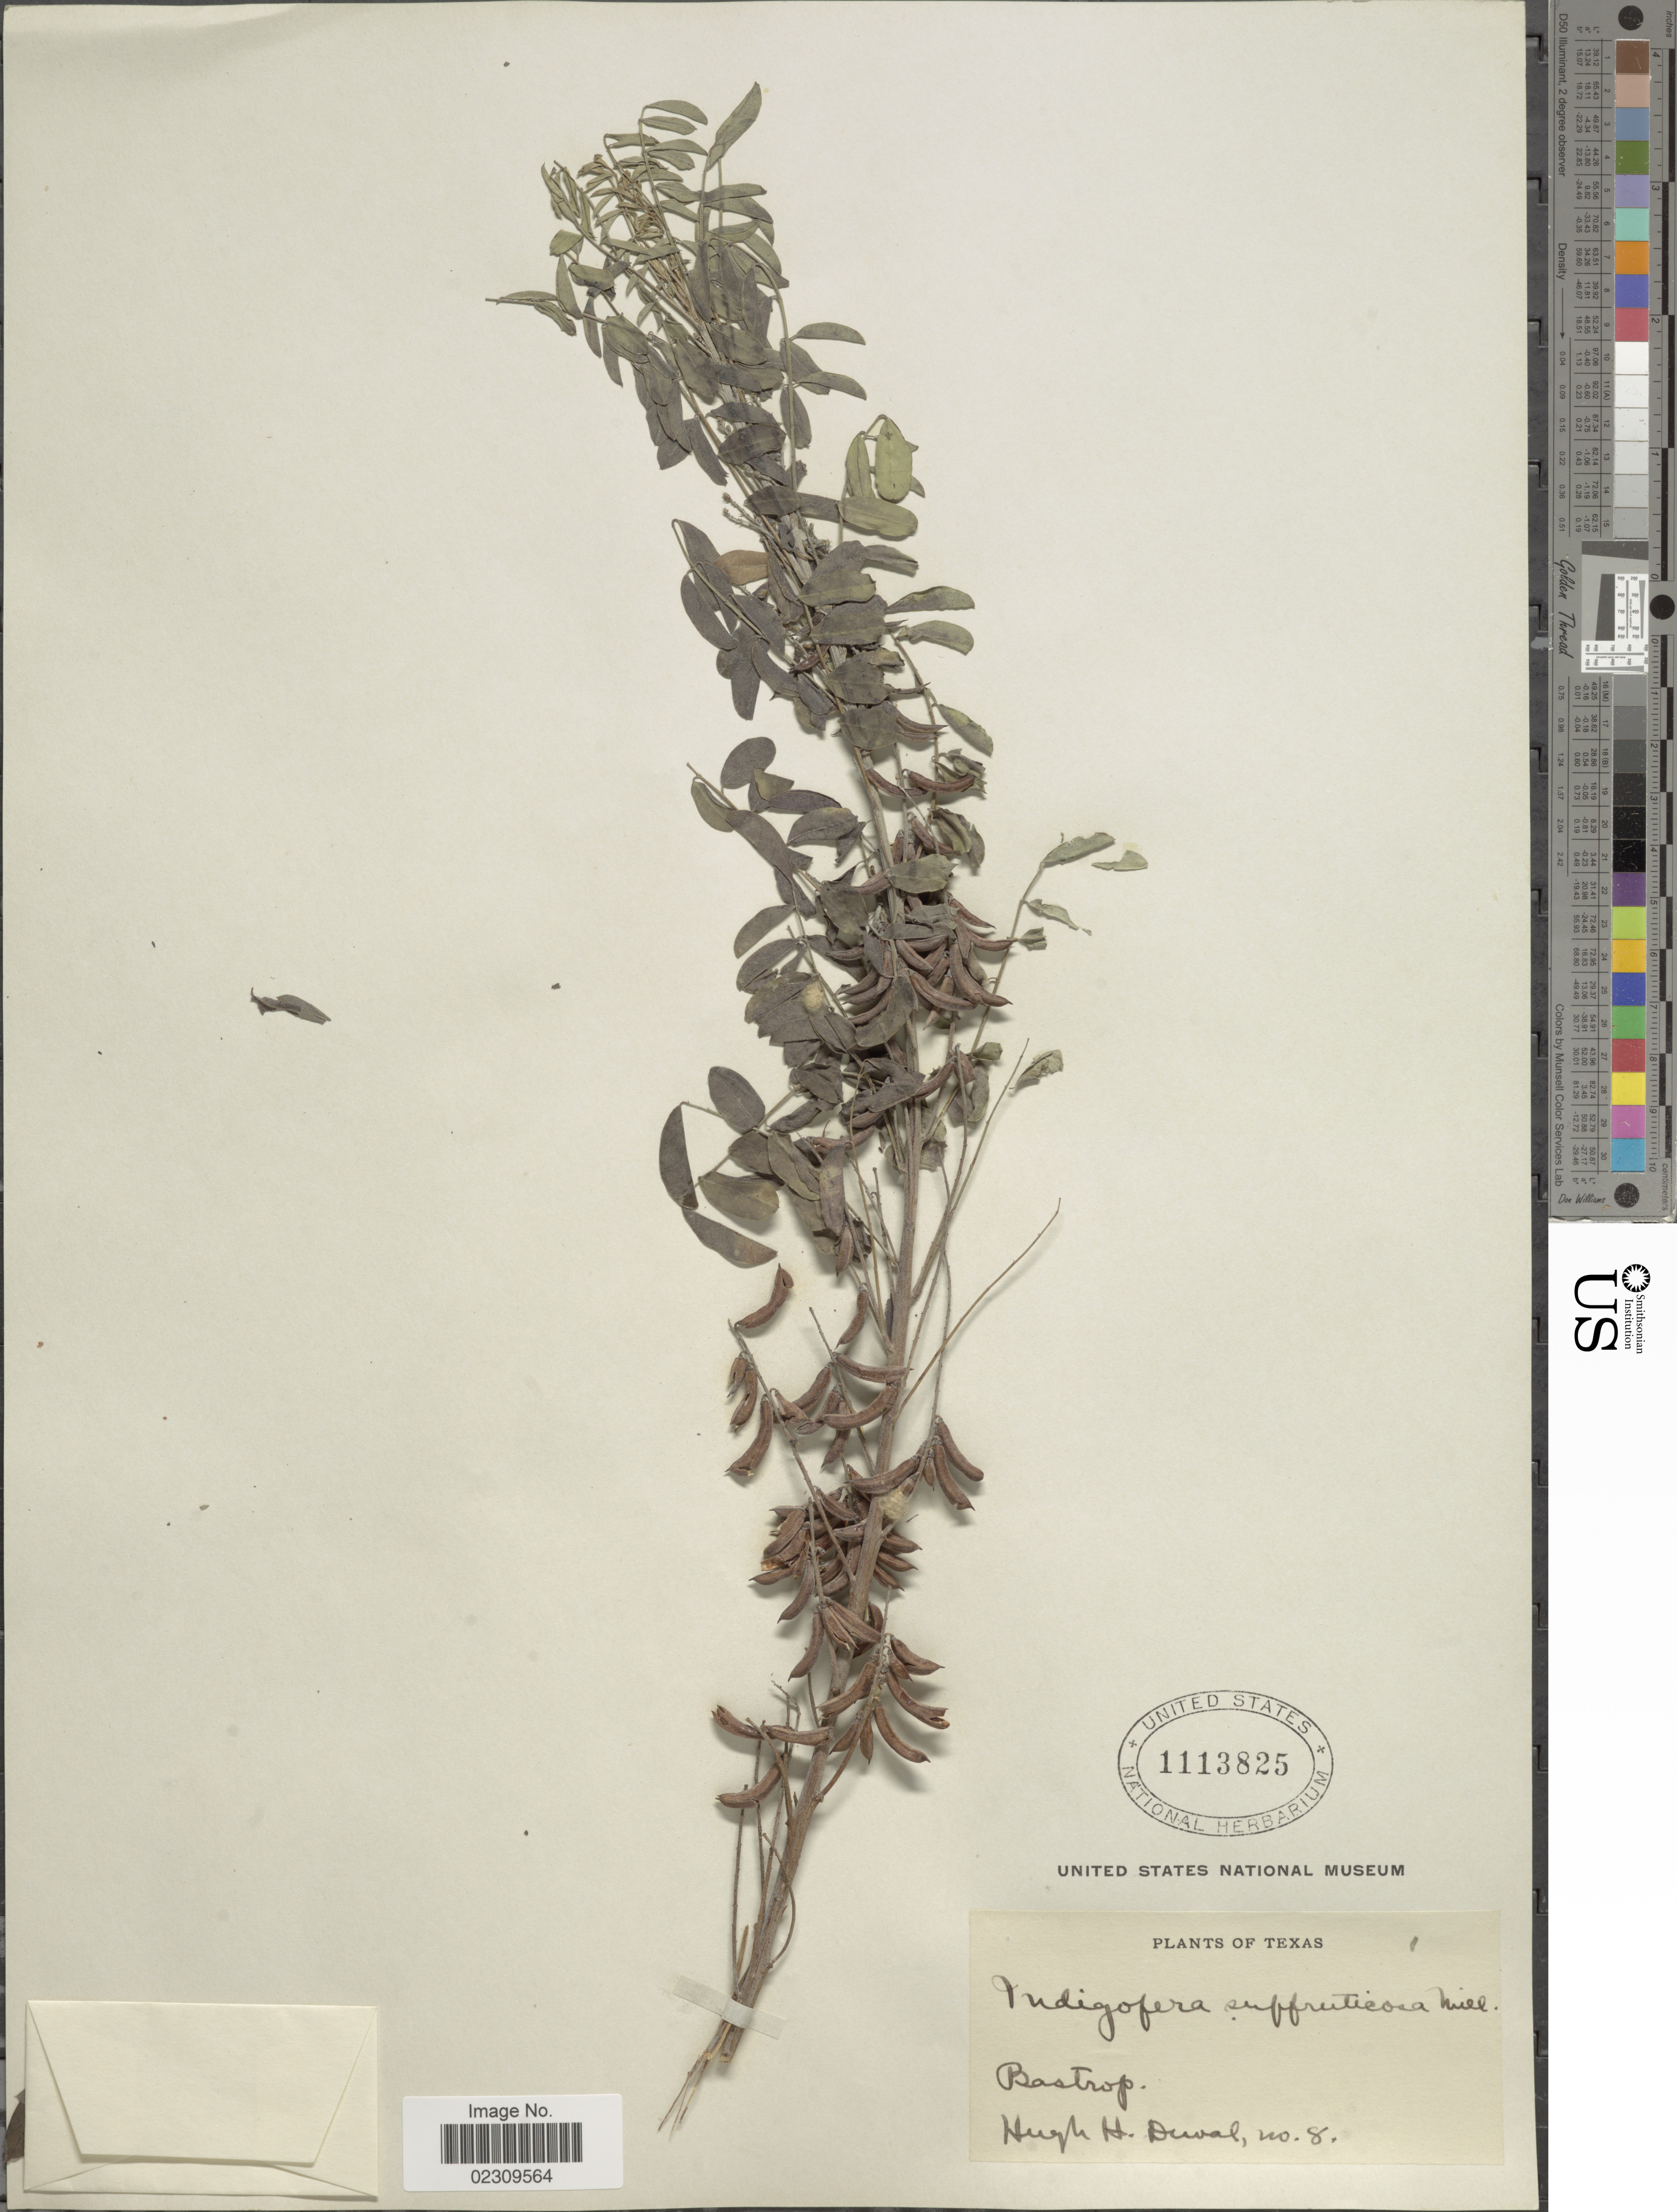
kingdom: Plantae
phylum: Tracheophyta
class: Magnoliopsida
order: Fabales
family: Fabaceae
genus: Indigofera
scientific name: Indigofera suffruticosa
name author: Mill.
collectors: H. Duval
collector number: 8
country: United States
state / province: Texas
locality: Bastrop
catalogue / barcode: US 1113825